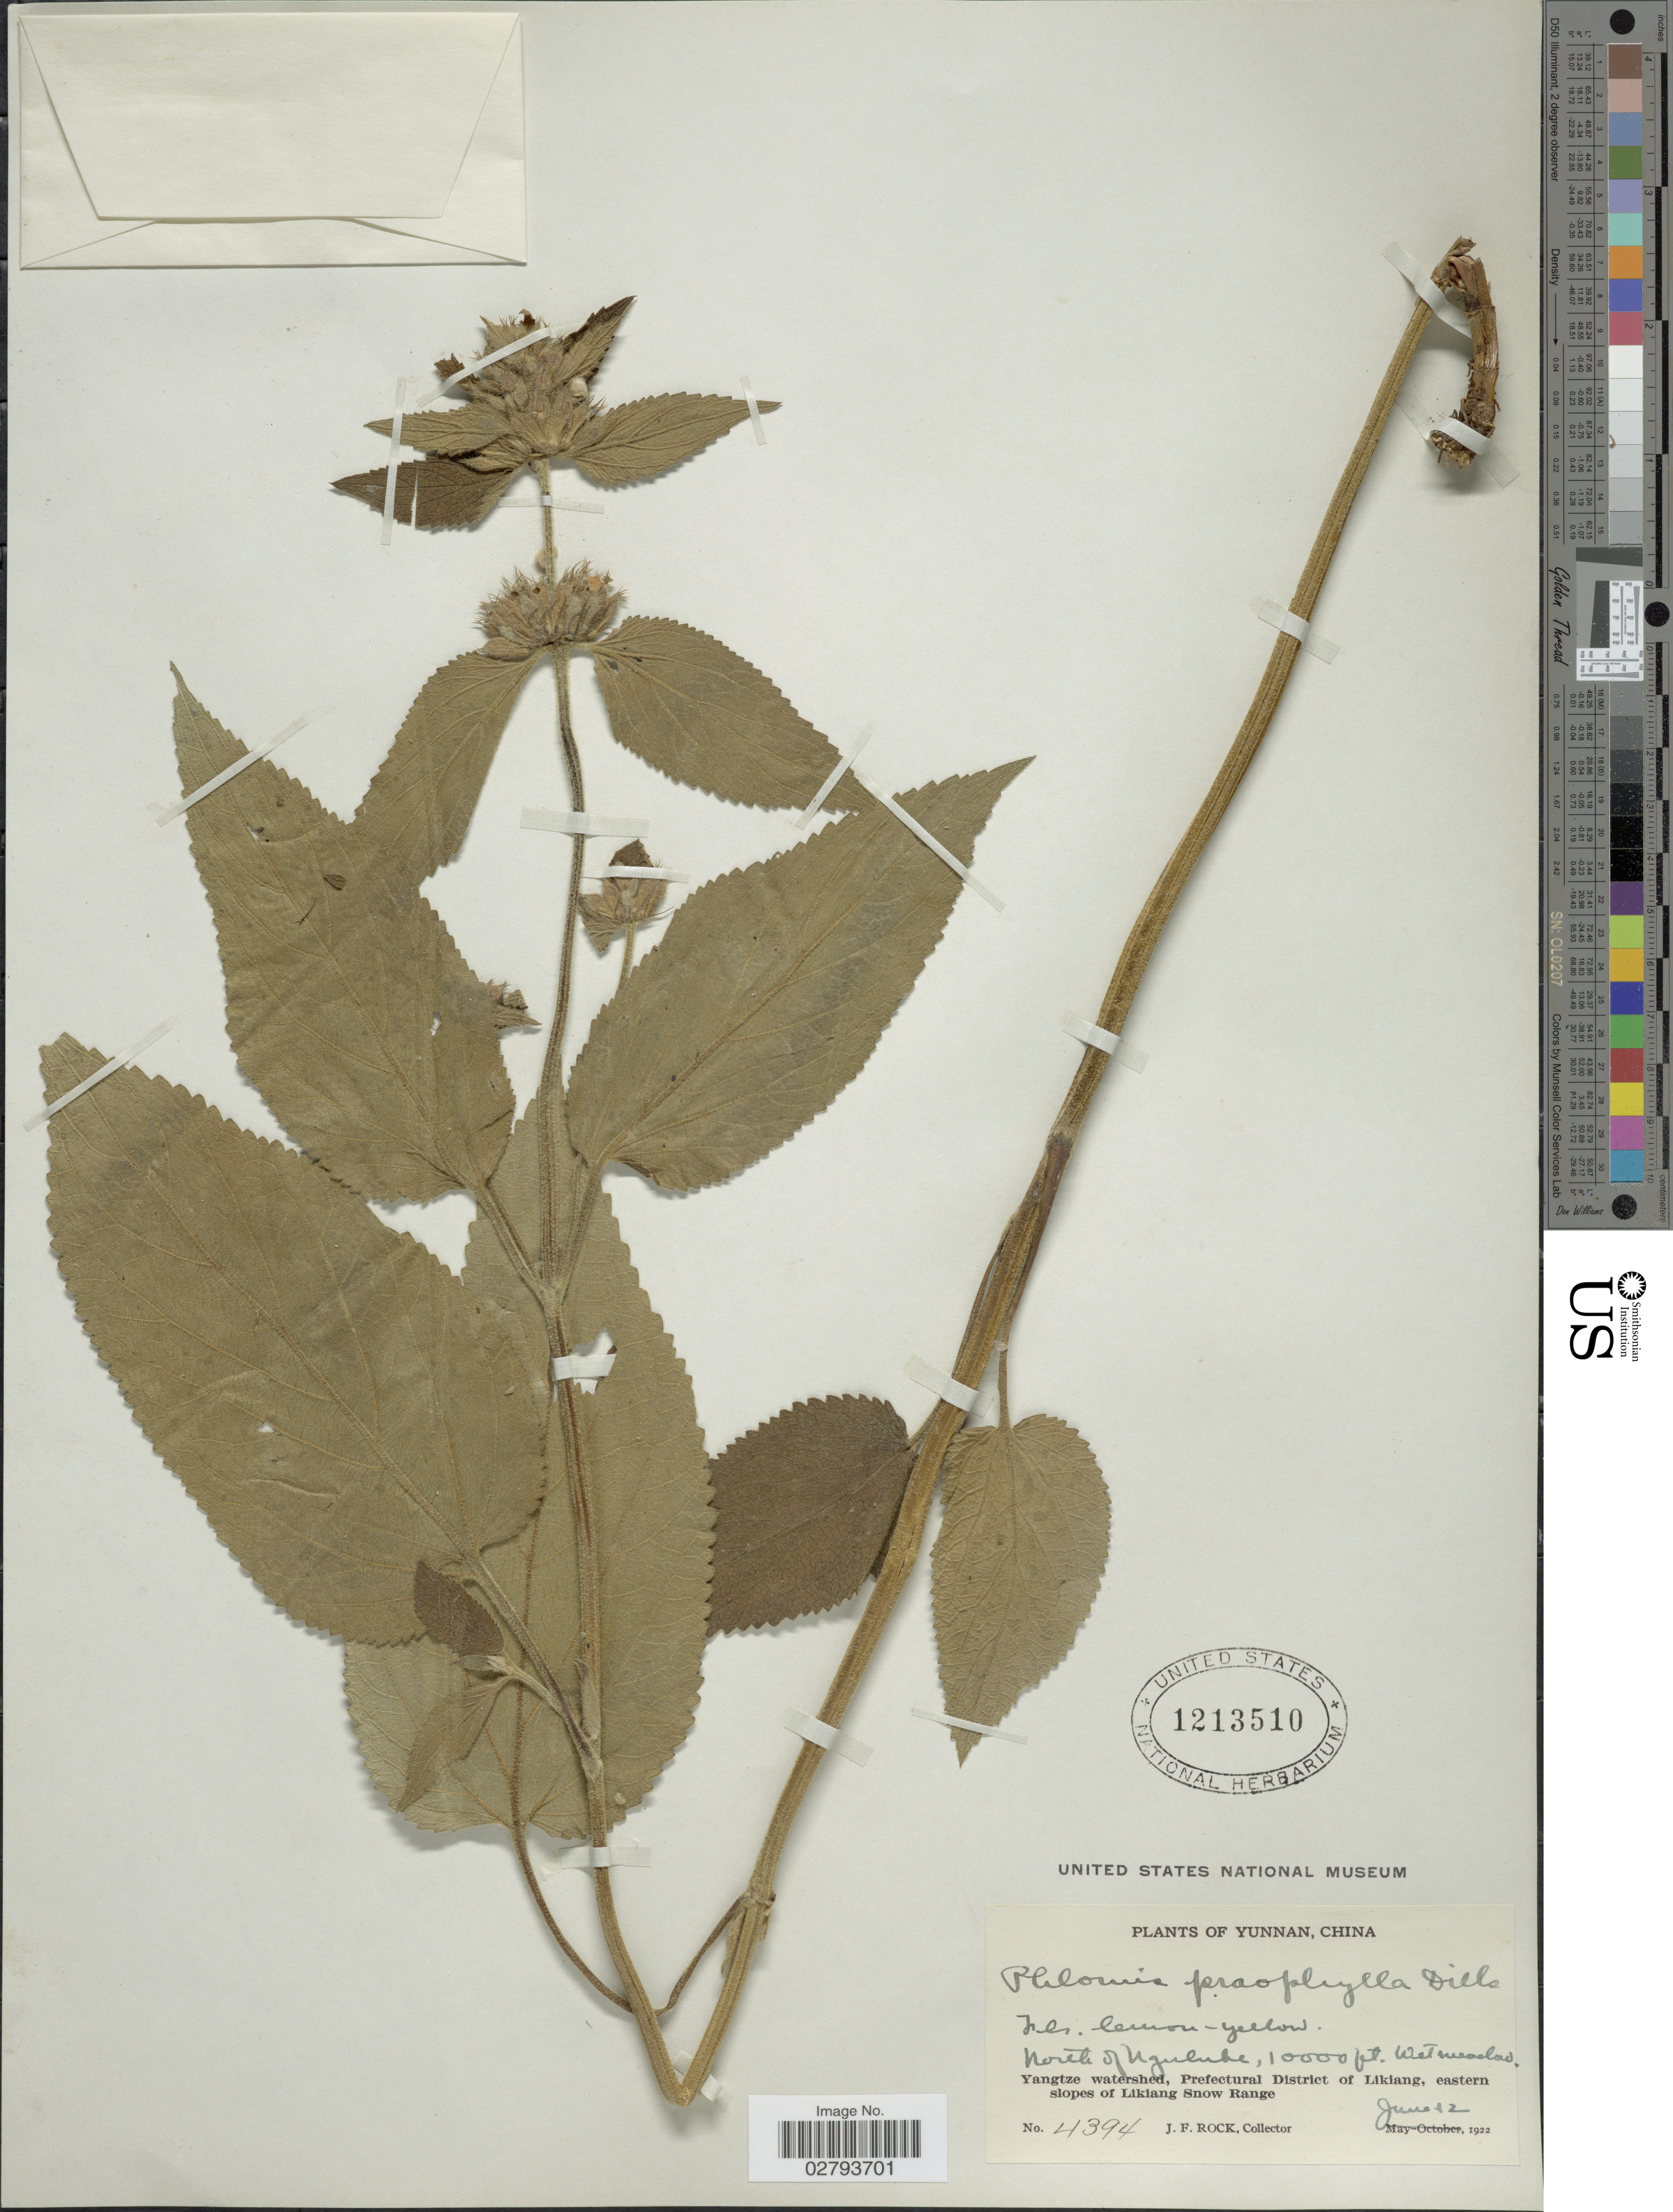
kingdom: Plantae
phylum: Tracheophyta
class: Magnoliopsida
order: Lamiales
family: Lamiaceae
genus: Phlomis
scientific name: Phlomis prasophylla Diels sp. nov. ined.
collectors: J. Rock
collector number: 4394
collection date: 1922-06-12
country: China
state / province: Yunnan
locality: North of Nguluke. Yangtze watershed, Prefectural District of Likiang, eastern slopes of Likiang Snow Range.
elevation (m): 3048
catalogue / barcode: US 1213510